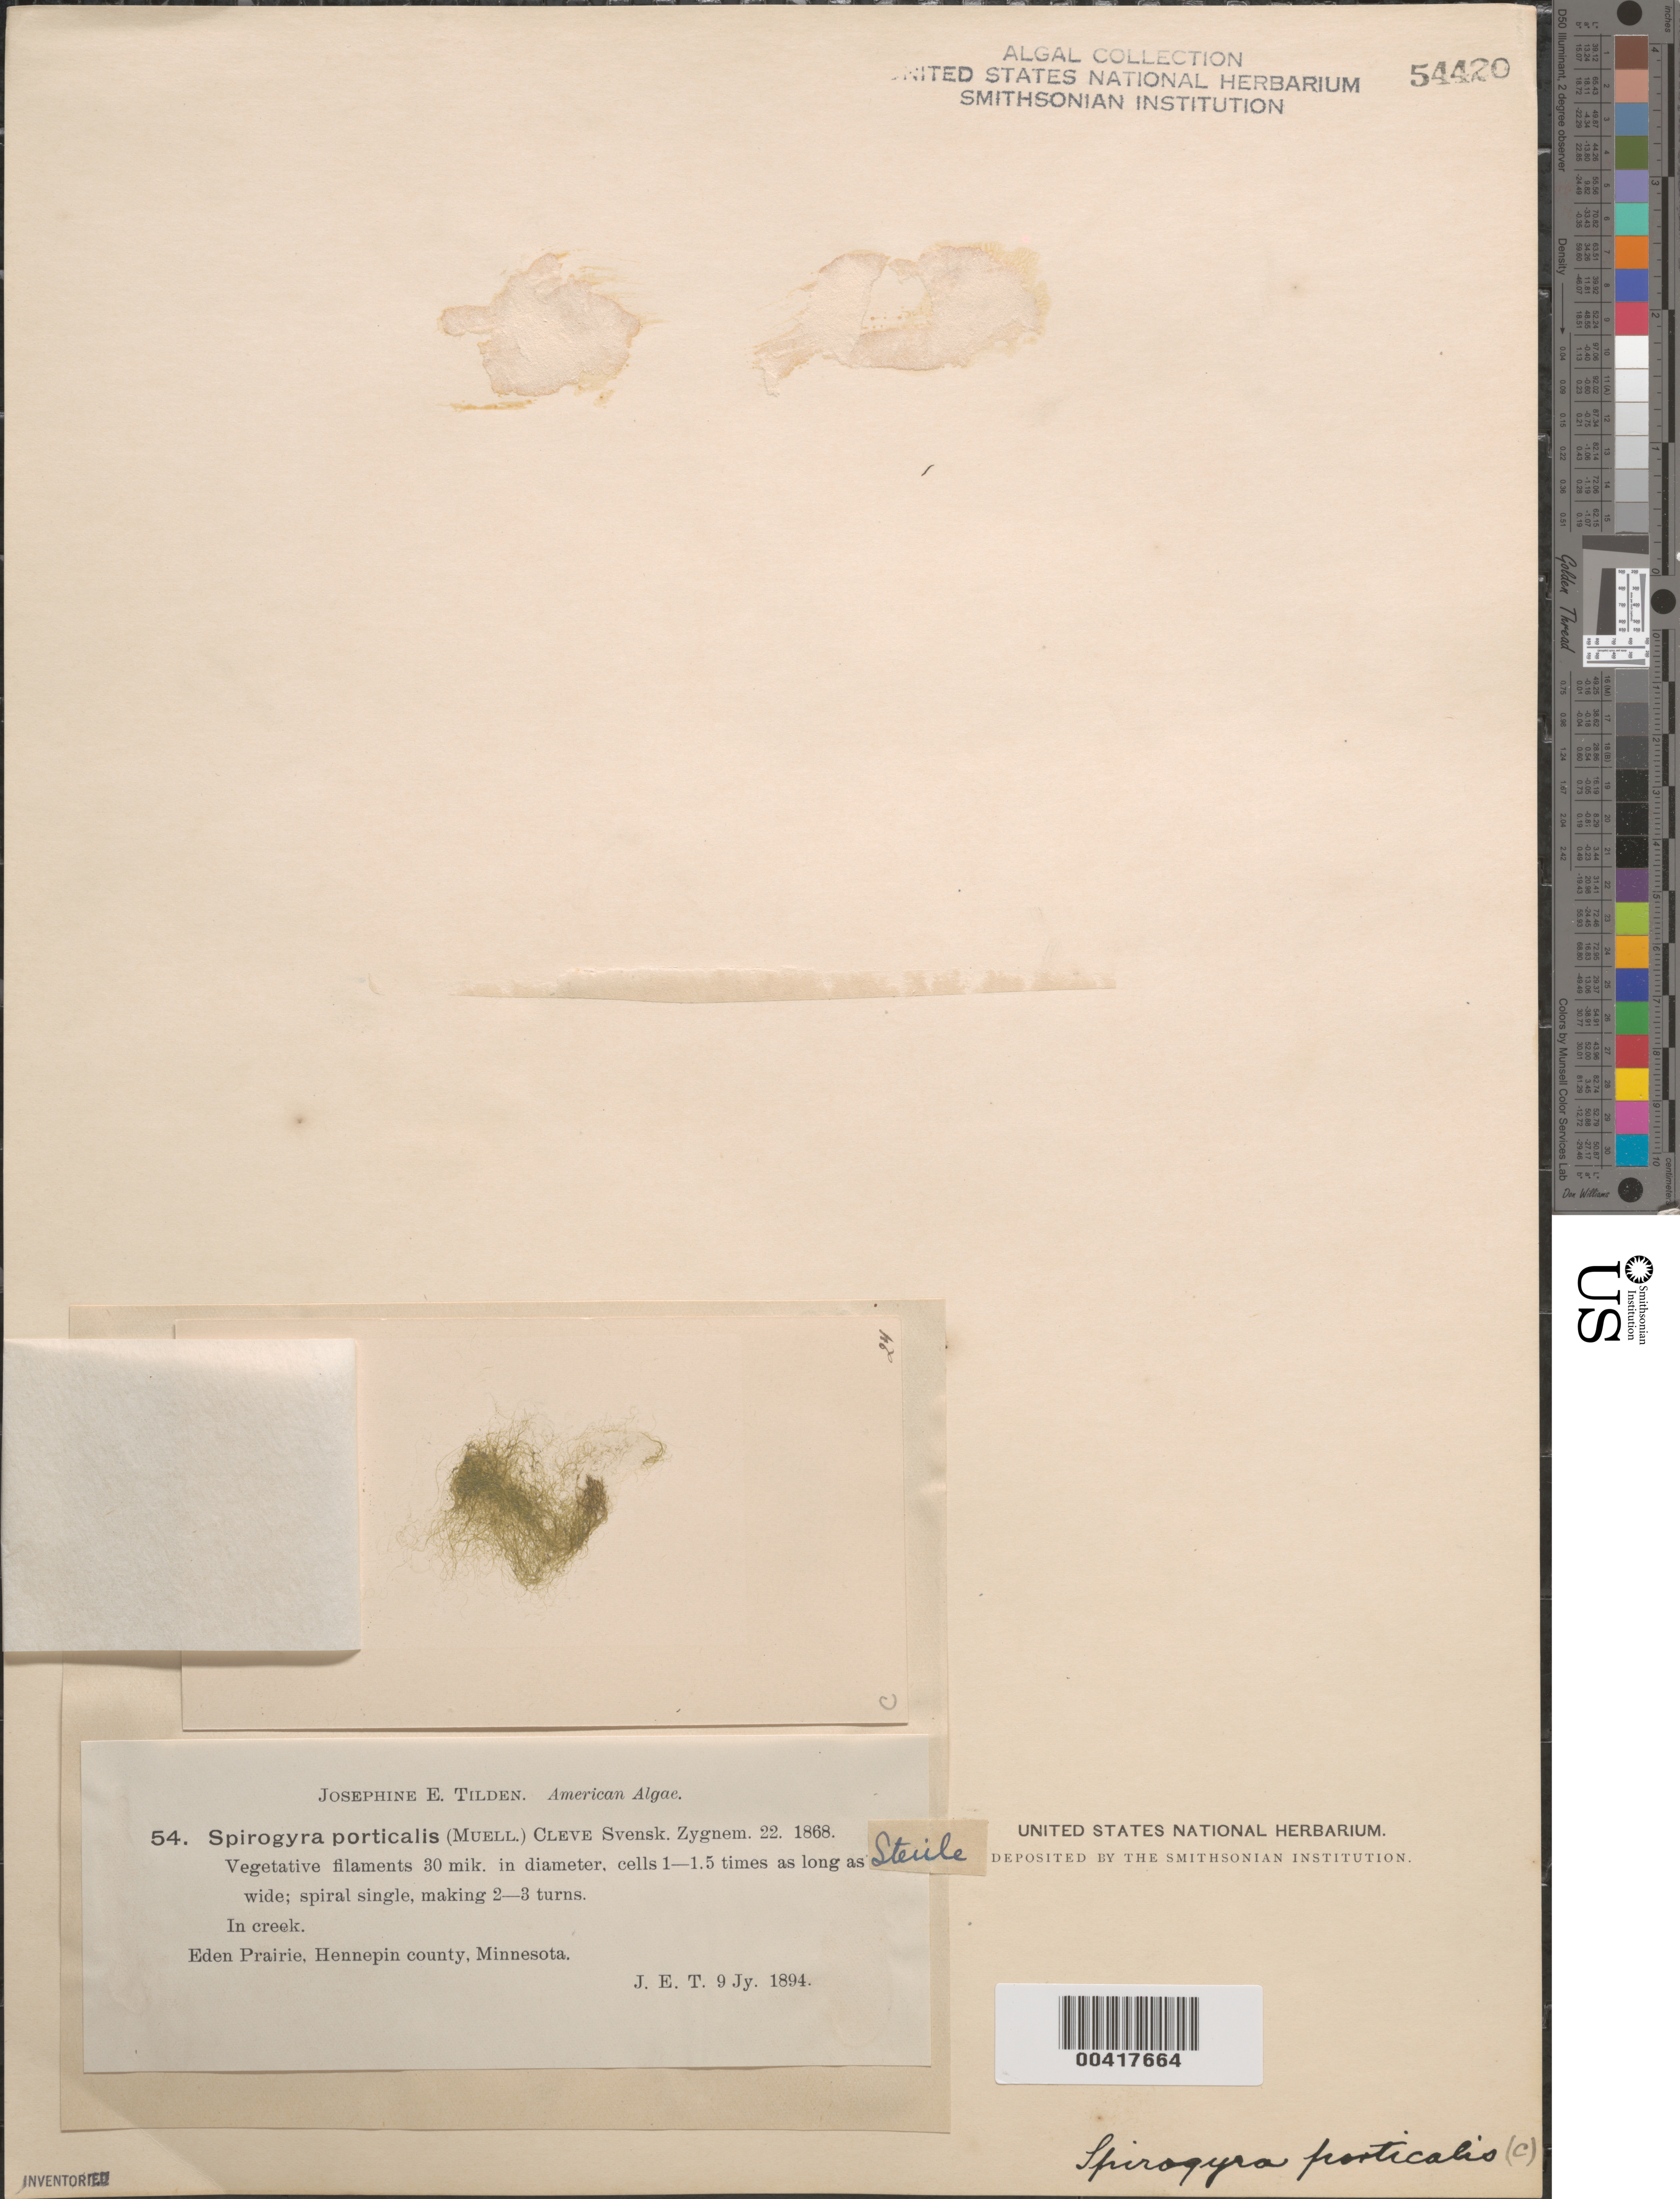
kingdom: Plantae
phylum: Charophyta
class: Zygnematophyceae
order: Zygnematales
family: Zygnemataceae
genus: Spirogyra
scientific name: Spirogyra porticalis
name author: (O.F. Muell.) Dumort.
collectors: J. E. Tilden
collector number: JET 54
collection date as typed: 09 Jul 1894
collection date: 1894-07-09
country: United States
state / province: Minnesota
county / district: Hennepin County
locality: Eden Prairie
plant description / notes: Tilden, American Algae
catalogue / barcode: US 54420